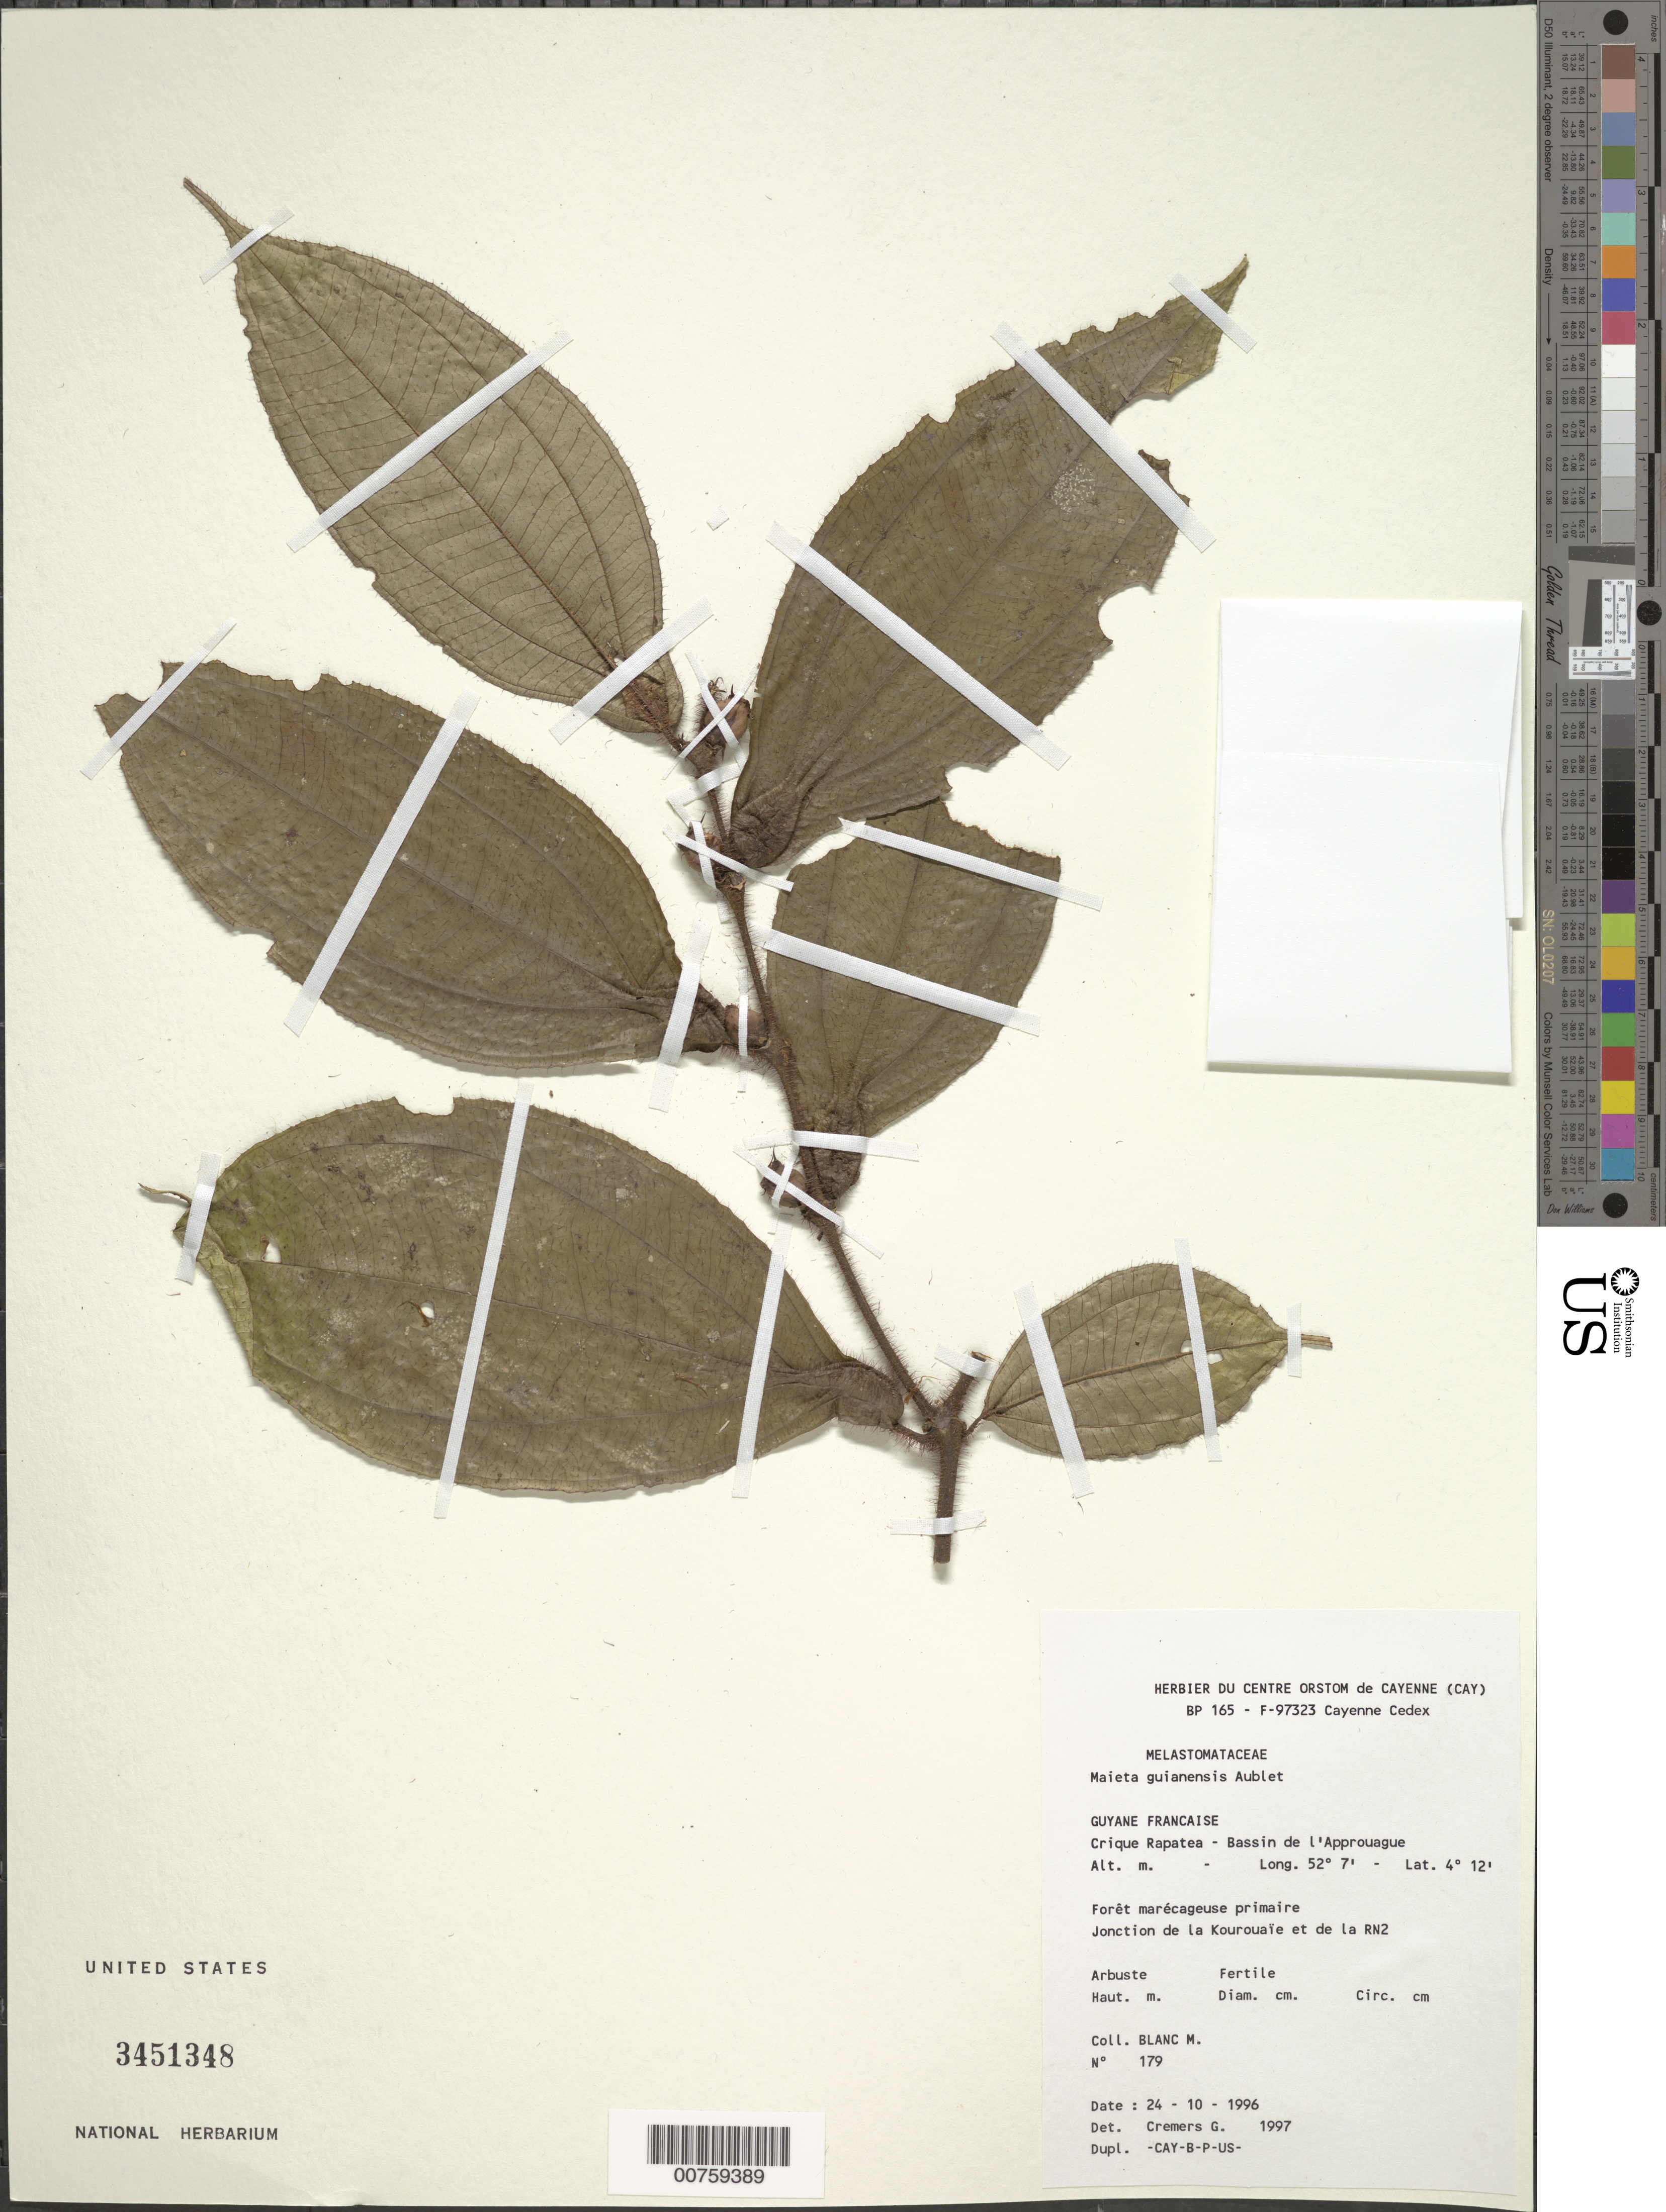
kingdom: Plantae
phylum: Tracheophyta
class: Magnoliopsida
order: Myrtales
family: Melastomataceae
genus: Maieta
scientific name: Maieta guianensis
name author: Aubl.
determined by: Michelangeli, F. A.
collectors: M. Blanc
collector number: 179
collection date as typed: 24-Oct-96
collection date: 1996-10-24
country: French Guiana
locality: Crique Rapatea, Bassin de l'Approuague; jonction de la Kourouaïe et de la RN2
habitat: Primary forest, marshy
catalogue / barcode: US 3451348